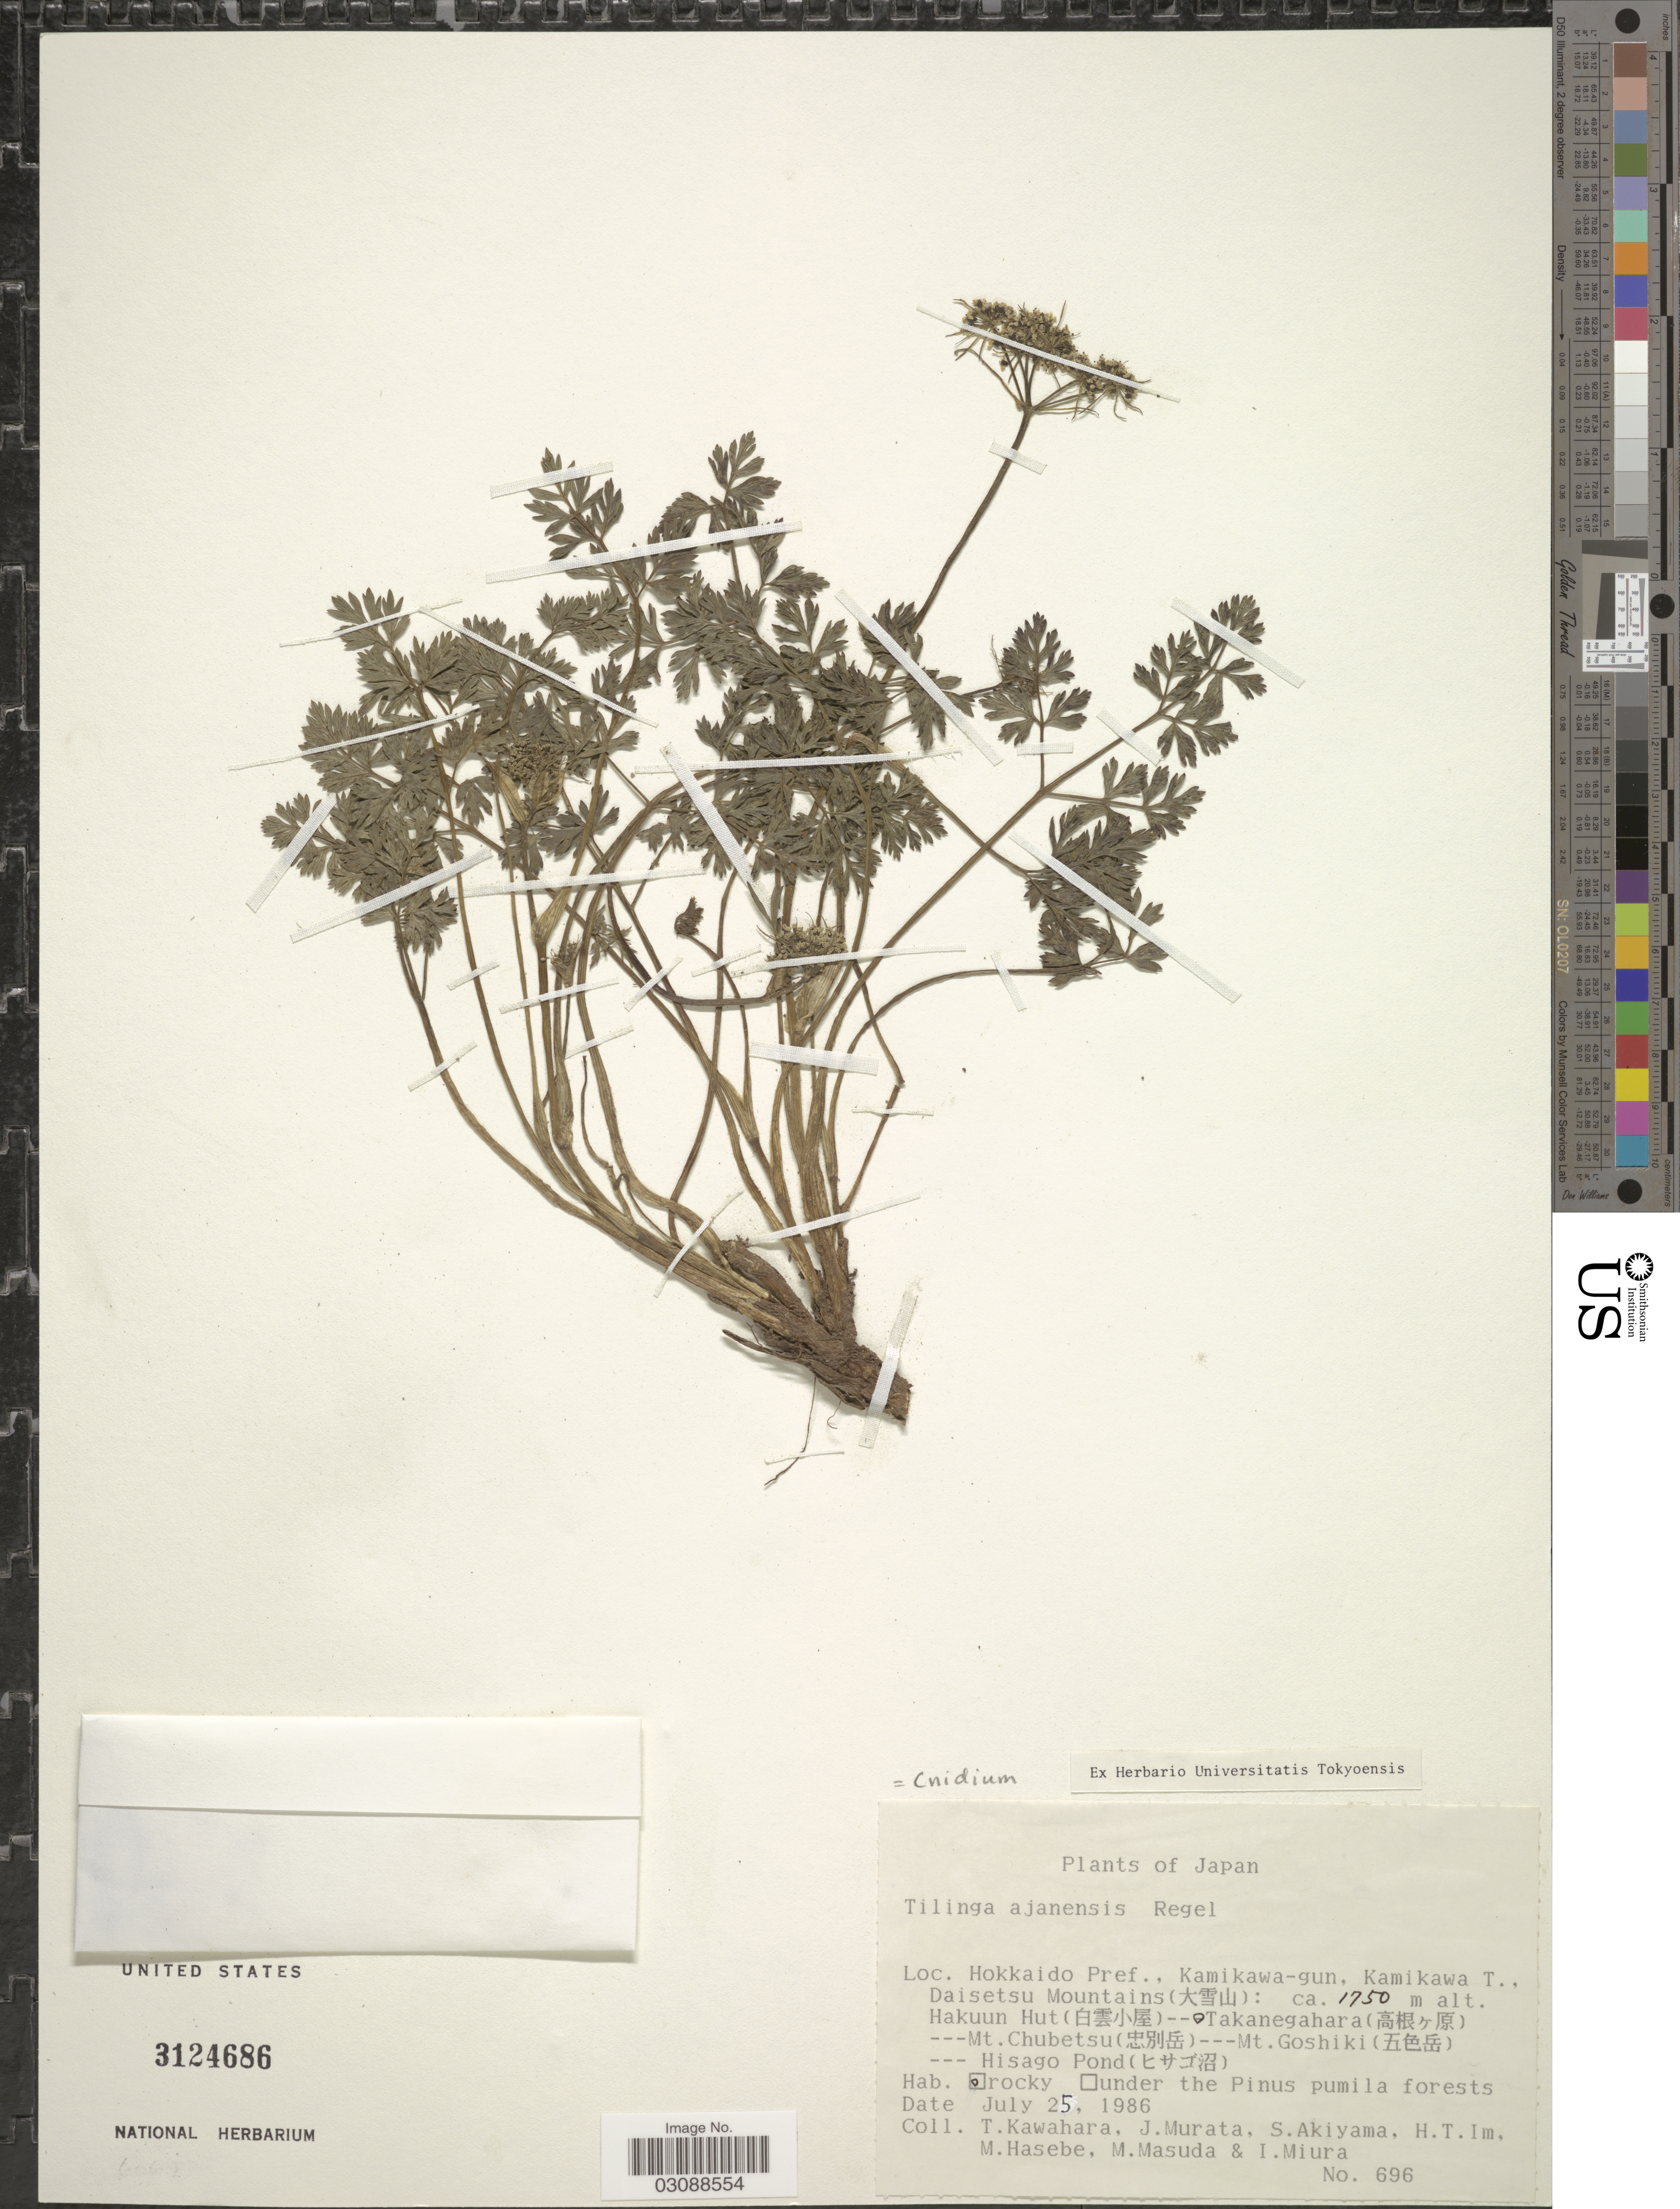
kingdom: Plantae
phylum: Tracheophyta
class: Magnoliopsida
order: Apiales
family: Apiaceae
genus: Cnidium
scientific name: Cnidium ajanense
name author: (Regel & Tiling) Drude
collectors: T. Kawahara, J. Murata, Shinobu Akiyama, H. Im & et al.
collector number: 696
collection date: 1986-07-25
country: Japan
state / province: Hokkaidō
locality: Hokkaido Pref., Kamikawa-gun, Kamikawa T., Daisetsu Mountains: Takanegahara. Mt. Chubetsu --- Mt. Goshiki --- Hisago Pond.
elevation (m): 1750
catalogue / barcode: US 3124686